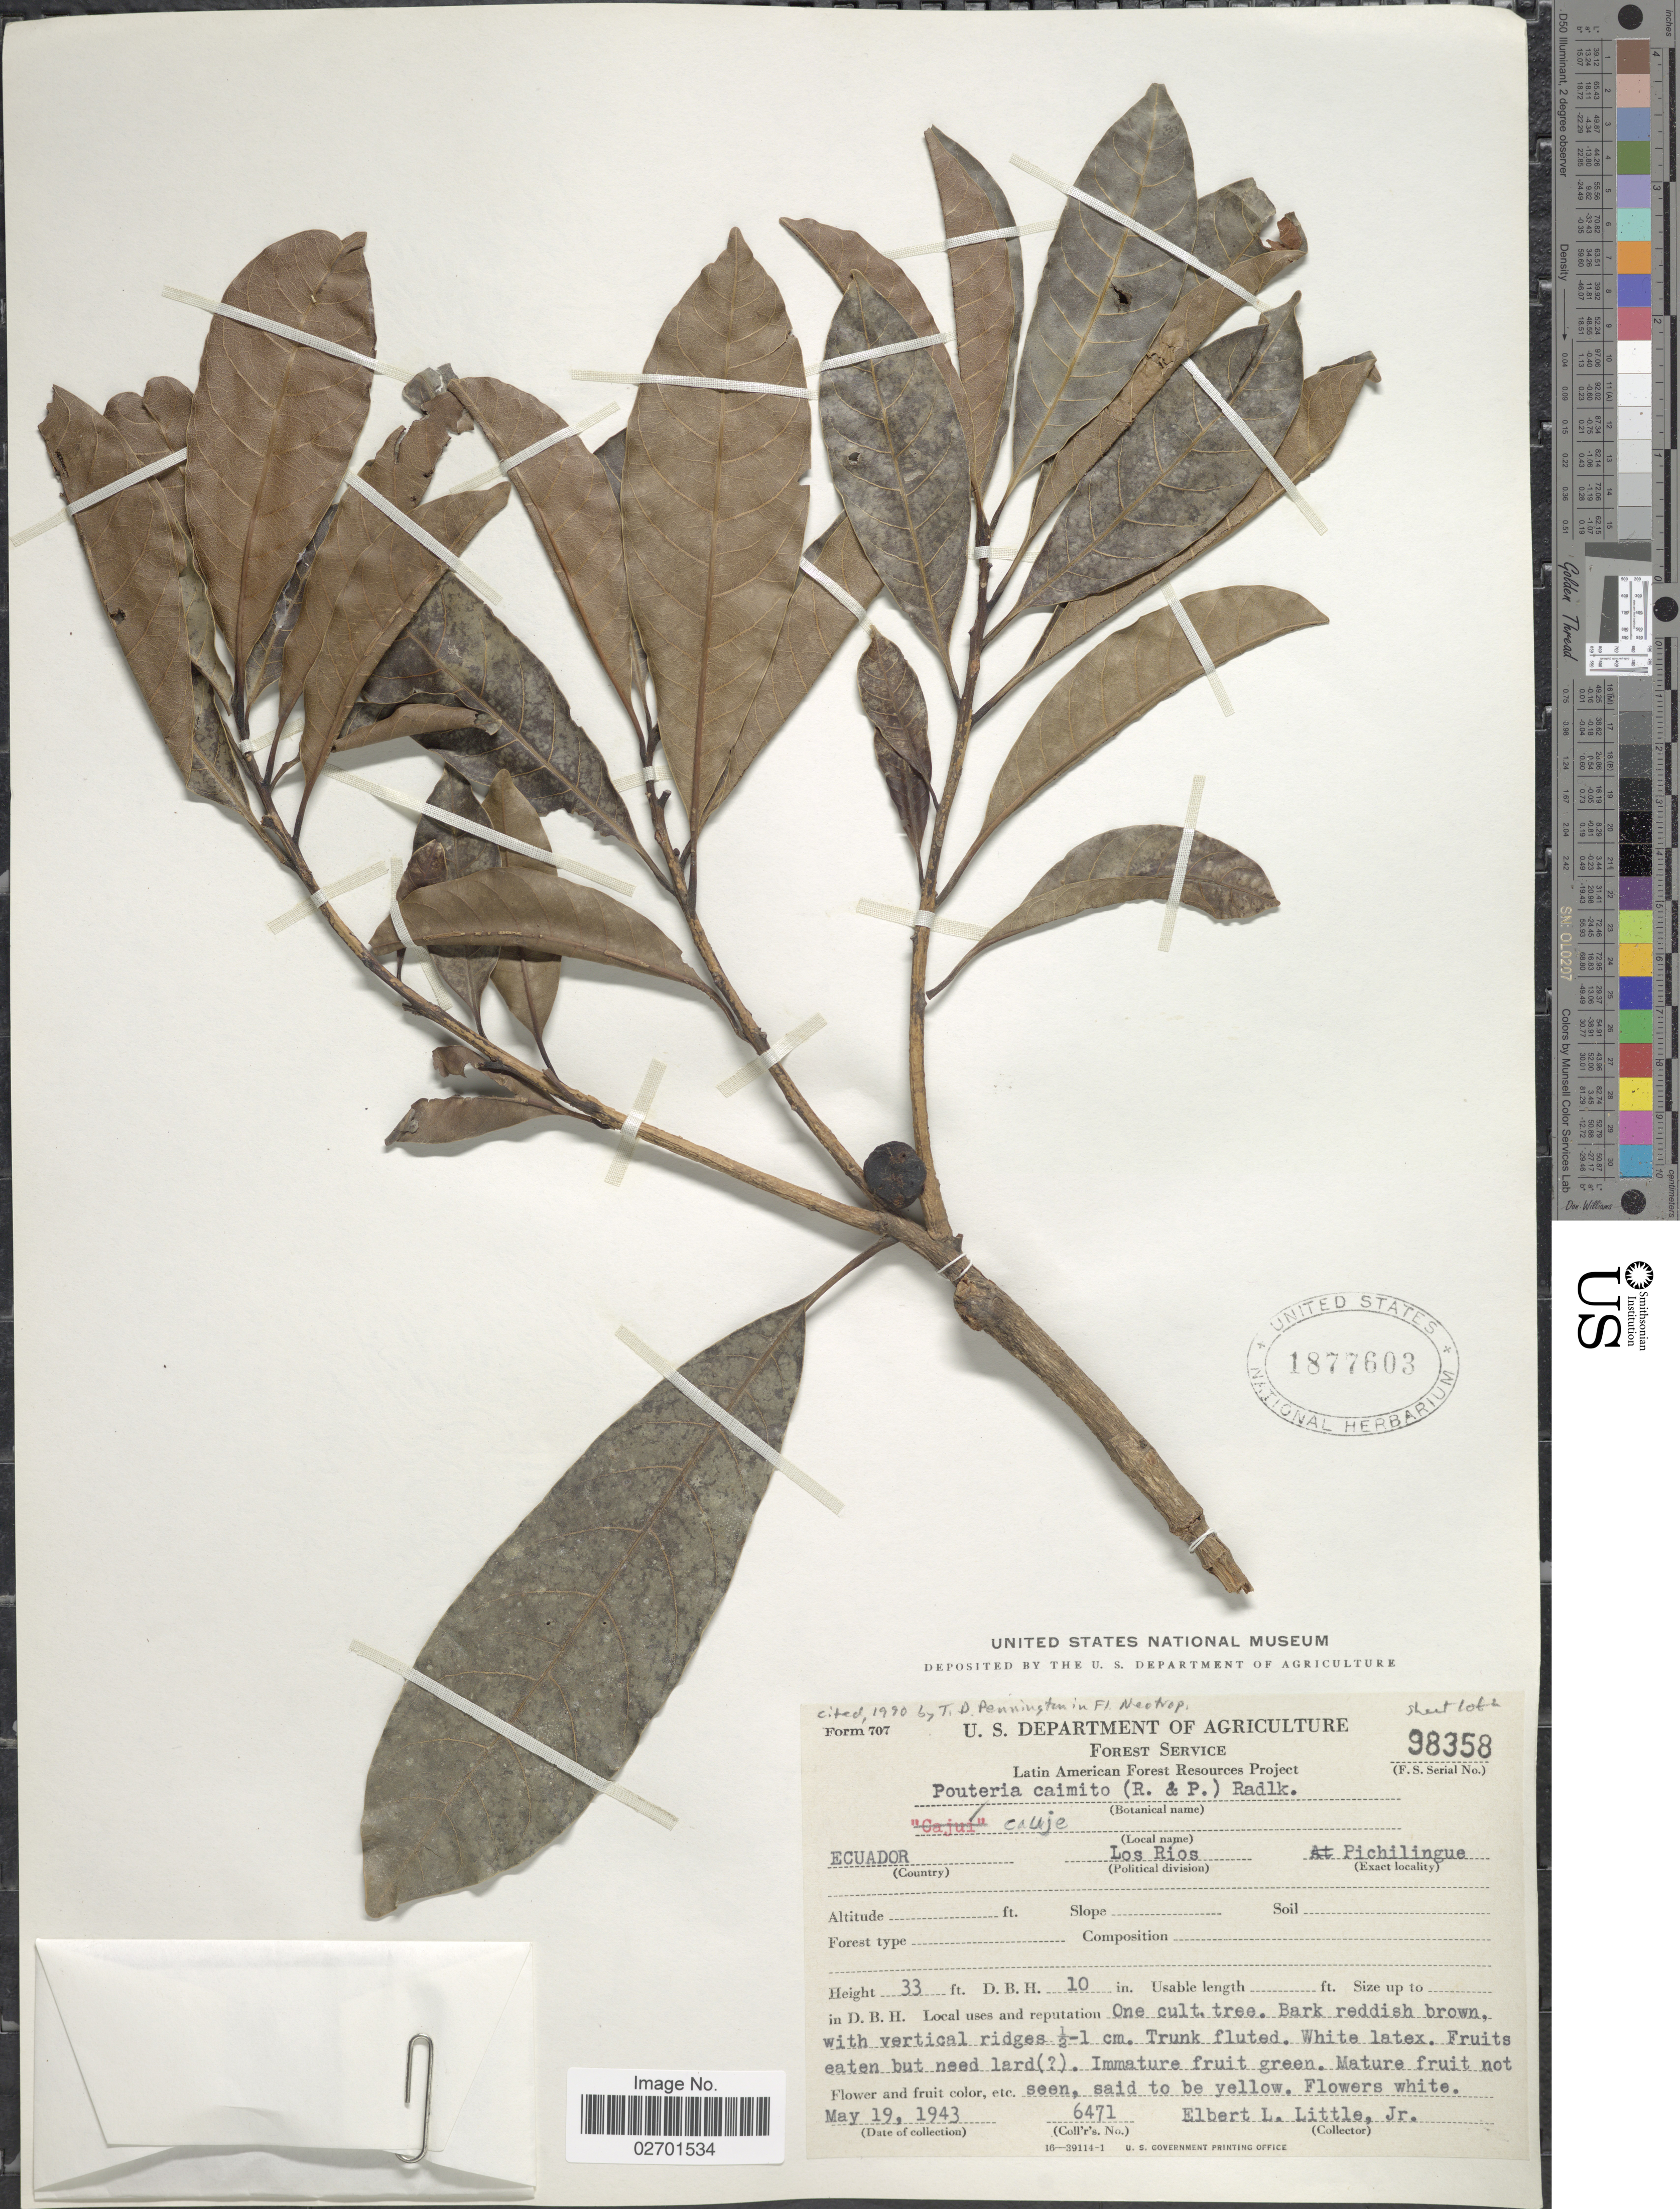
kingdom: Plantae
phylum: Tracheophyta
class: Magnoliopsida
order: Ericales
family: Sapotaceae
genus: Pouteria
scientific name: Pouteria caimito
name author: (Ruiz & Pav.) Radlk.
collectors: E. L. Little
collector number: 6471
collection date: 1943-05-19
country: Ecuador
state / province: Los Ríos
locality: Pichilingue, one cult. tree.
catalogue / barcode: US 1877603